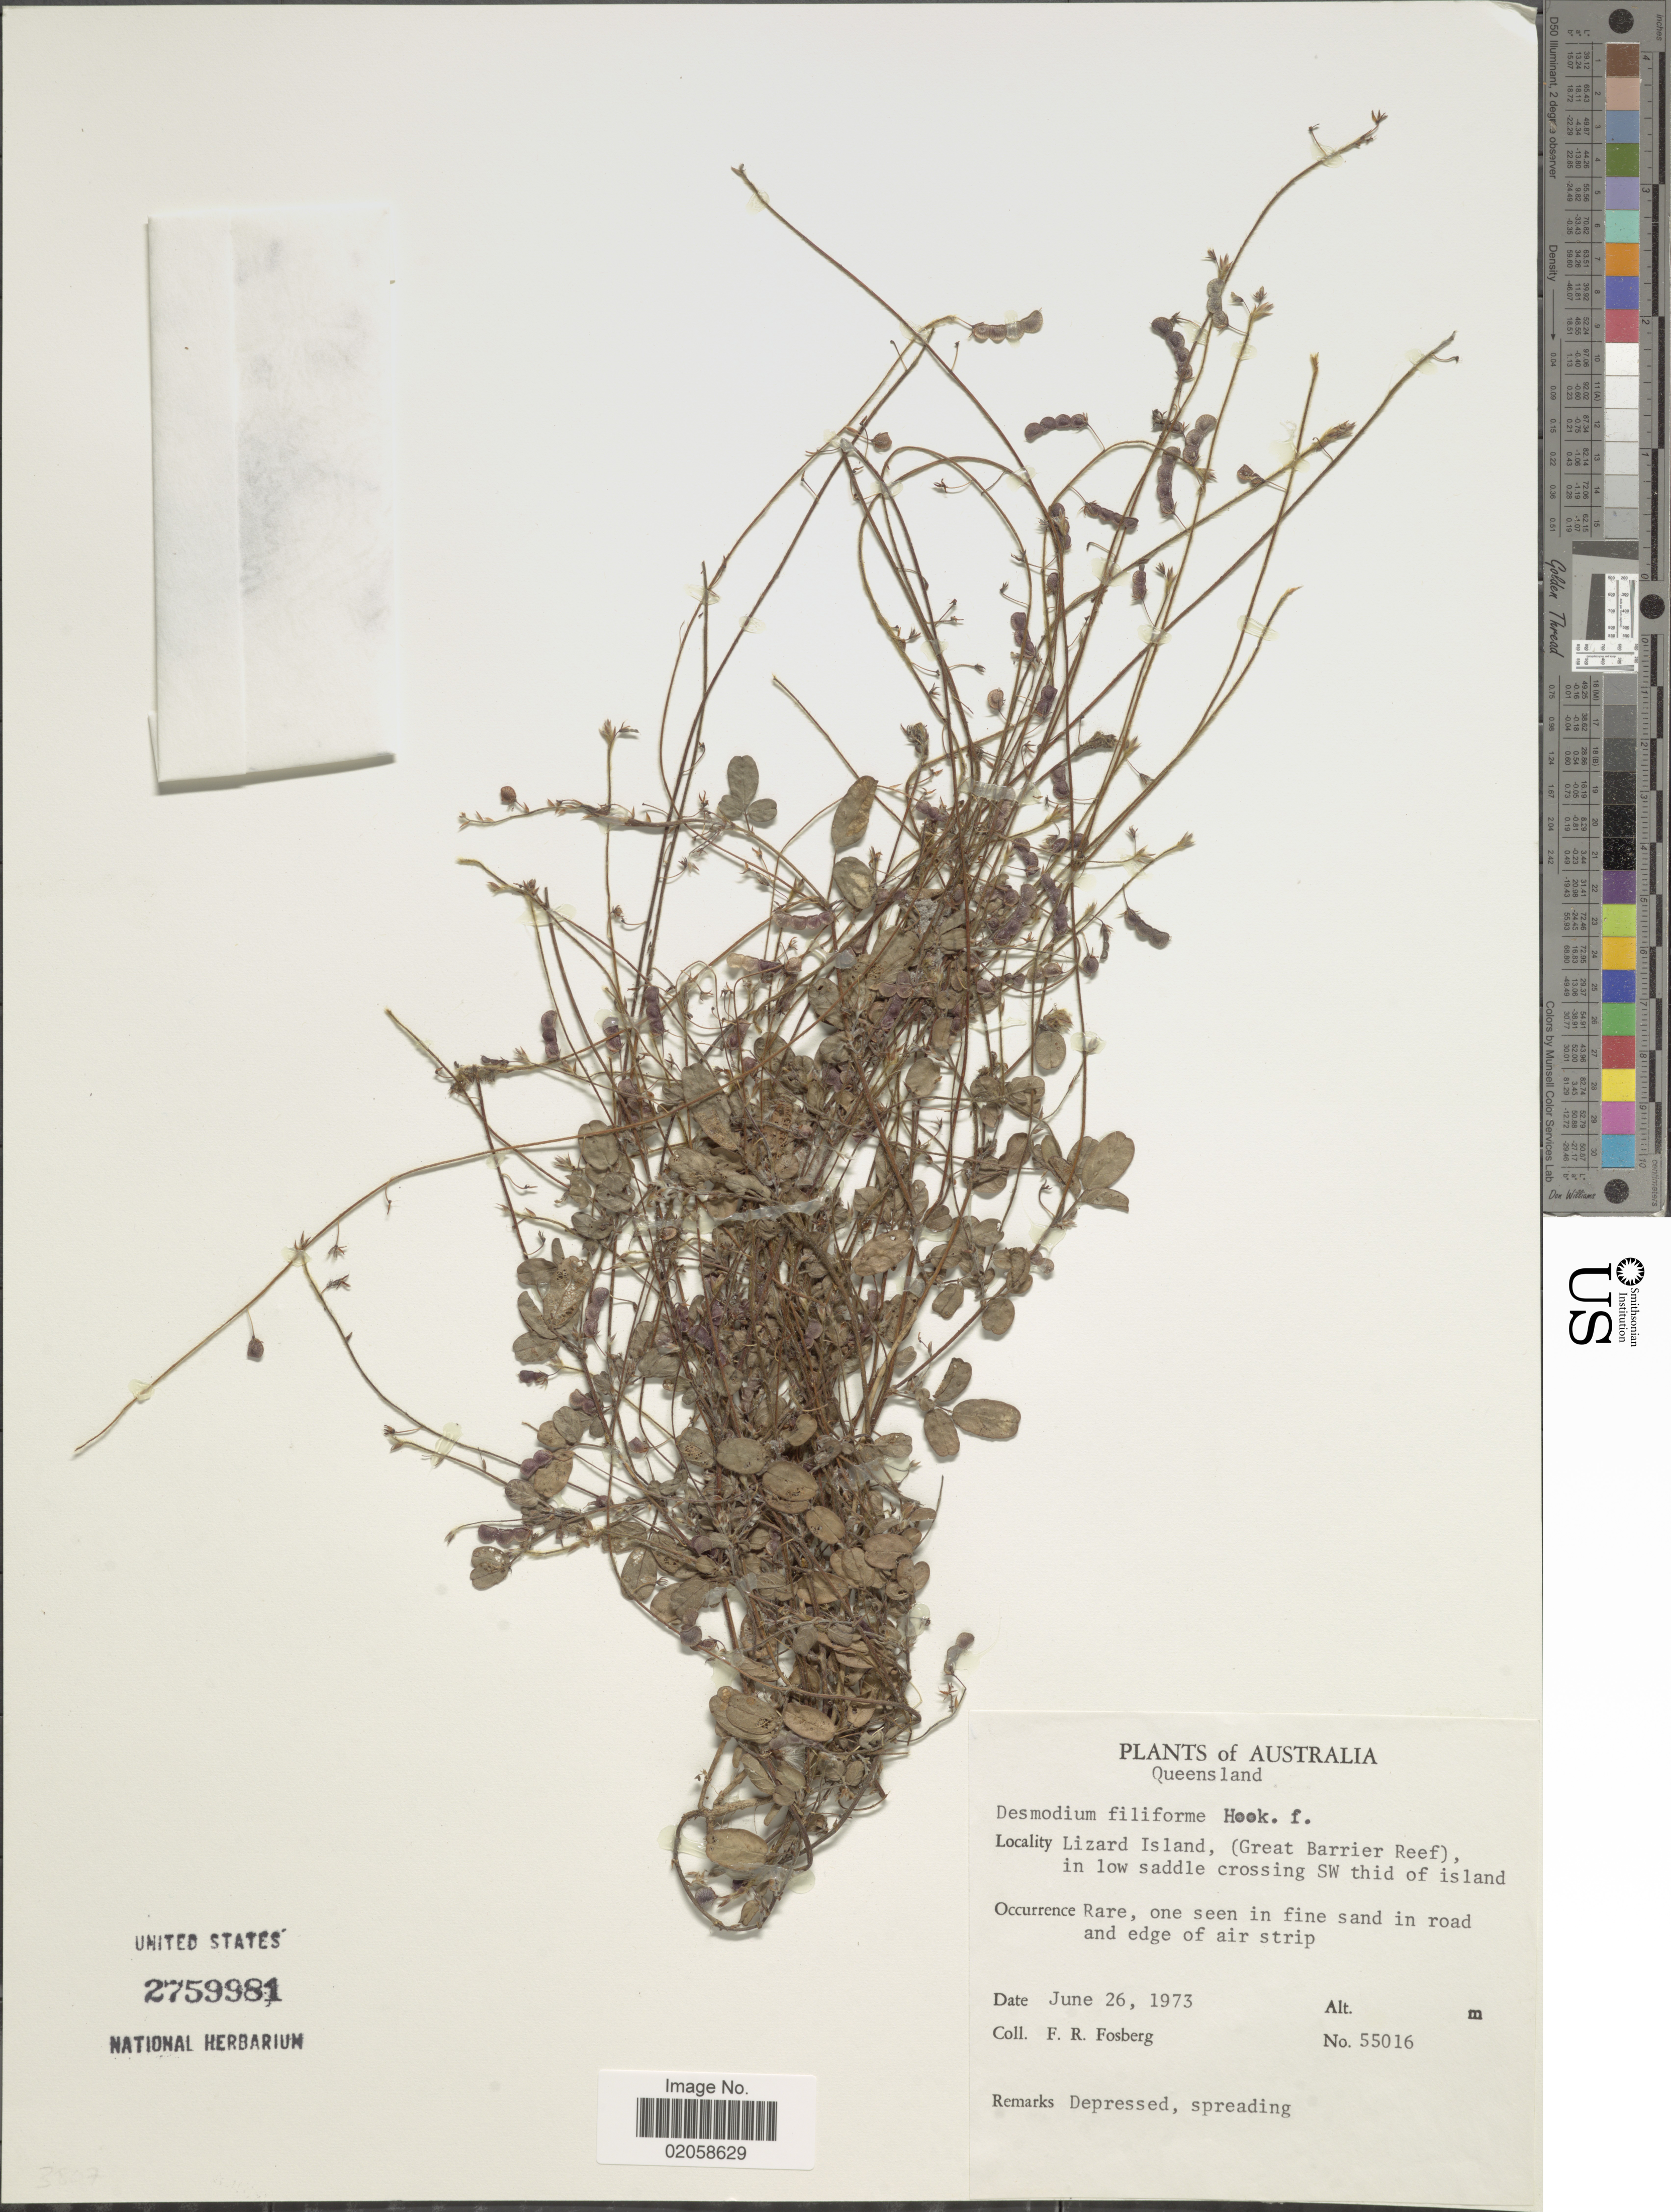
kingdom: Plantae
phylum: Tracheophyta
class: Magnoliopsida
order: Fabales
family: Fabaceae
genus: Grona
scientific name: Grona filiformis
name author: (Zoll. & Moritzi) H. Ohashi & K. Ohashi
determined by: Strong, Mark T., (BOT), Smithsonian Institution - National Museum of Natural History (UNITED STATES)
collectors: F. R. Fosberg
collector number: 55016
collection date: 1973-06-26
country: Australia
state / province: Queensland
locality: Lizard Island, (Great Barrier Reef), in low saddle crossing SW thid of island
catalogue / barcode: US 2759981